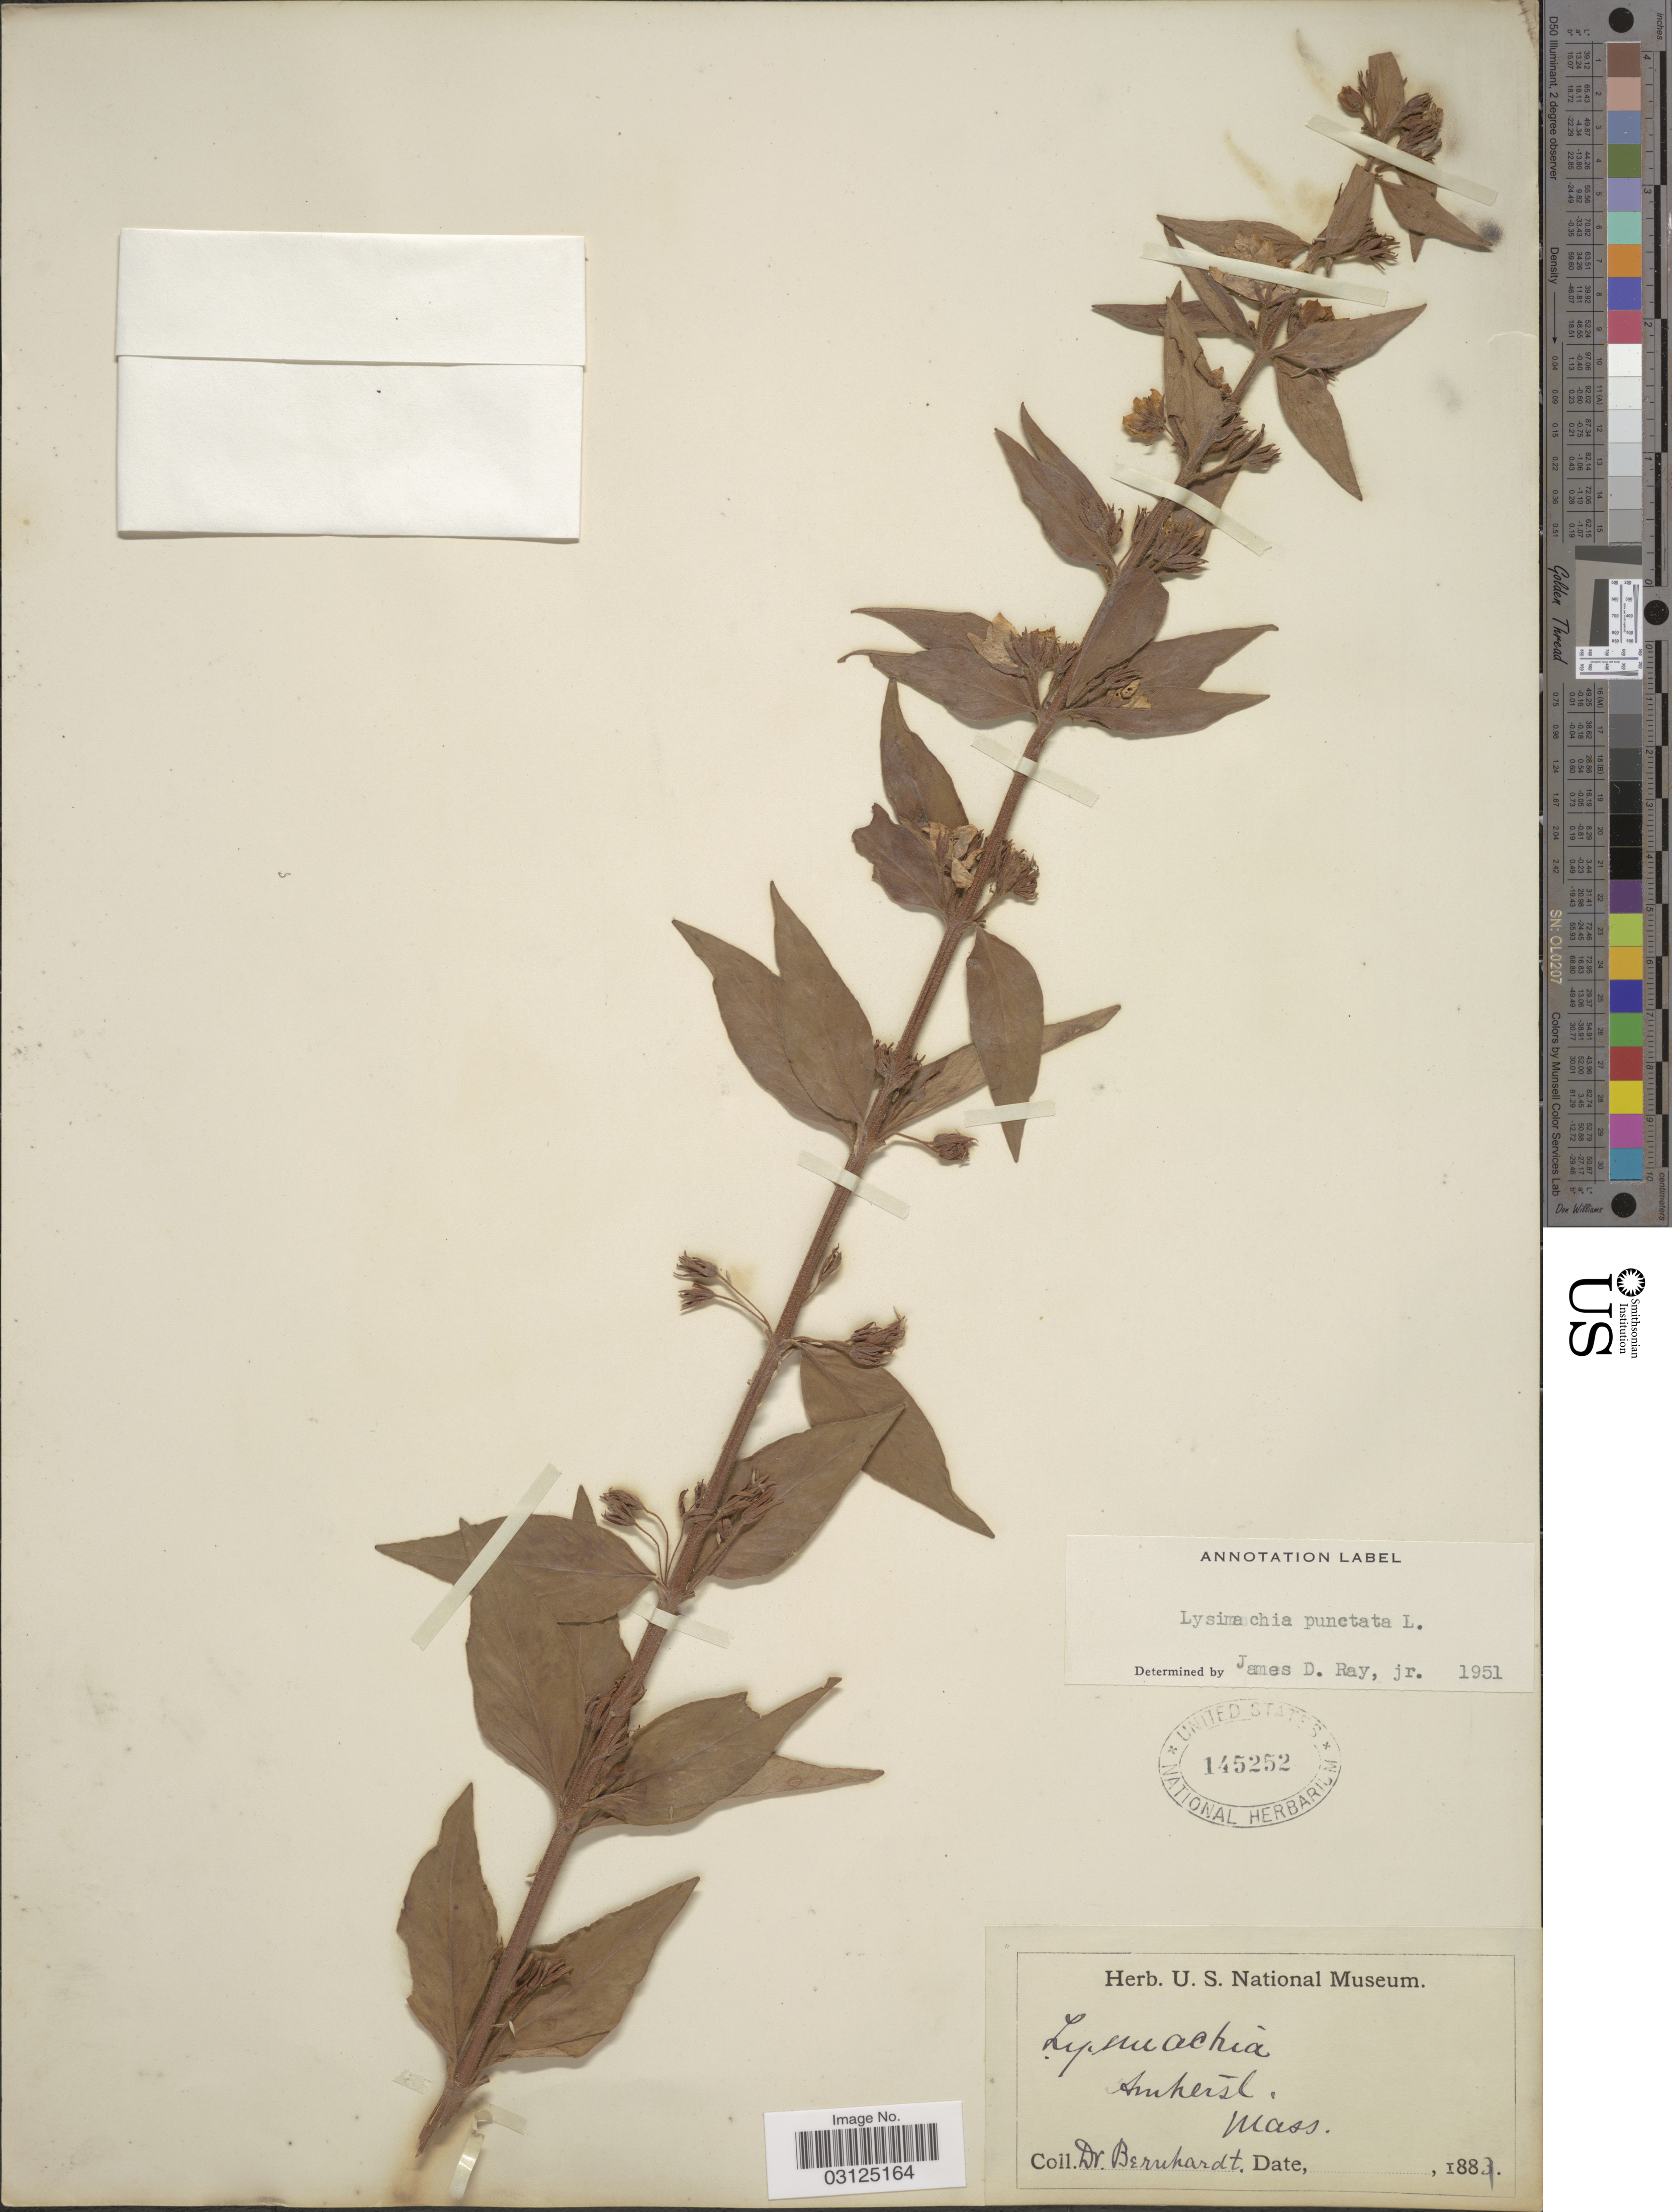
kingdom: Plantae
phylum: Tracheophyta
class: Magnoliopsida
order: Ericales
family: Primulaceae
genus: Lysimachia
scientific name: Lysimachia punctata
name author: L.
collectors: -. Bernhardt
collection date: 1881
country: United States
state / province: Massachusetts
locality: Amherst, Mass.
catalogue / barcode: US 14252